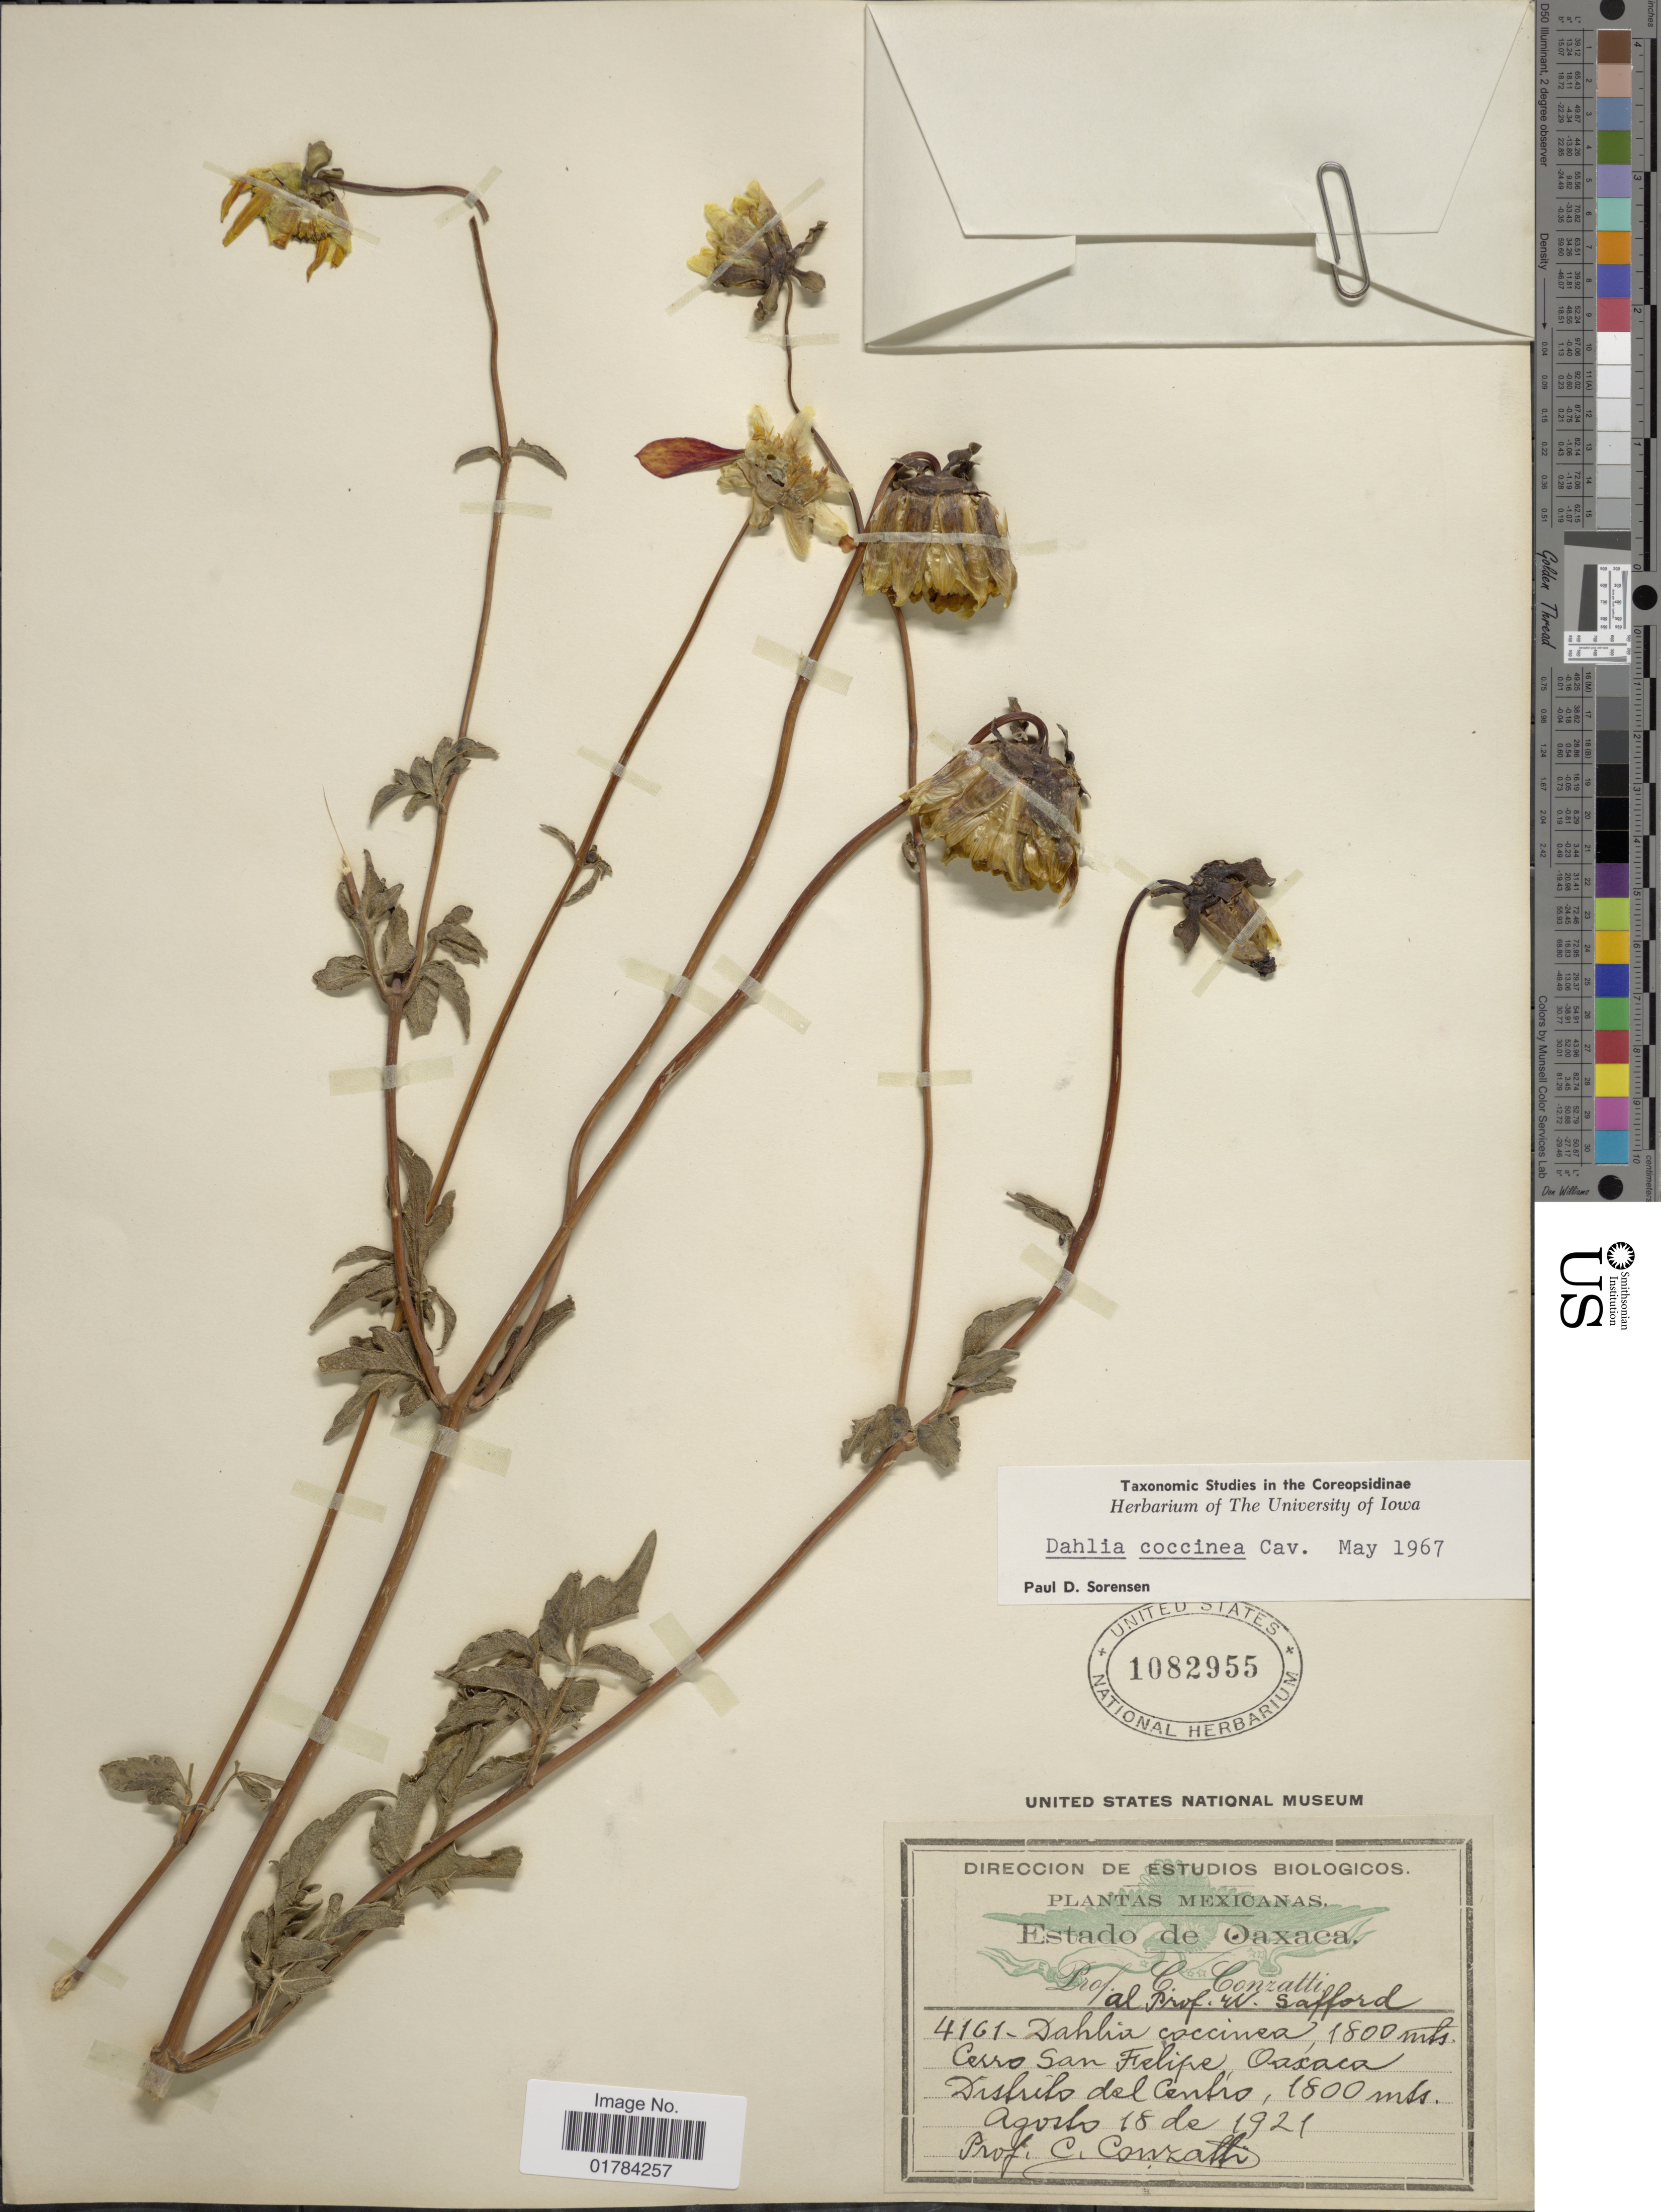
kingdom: Plantae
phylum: Tracheophyta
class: Magnoliopsida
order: Asterales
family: Asteraceae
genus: Dahlia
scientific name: Dahlia coccinea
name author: Cav.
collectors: C. Conzatti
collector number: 4161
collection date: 1921-08-18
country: Mexico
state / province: Oaxaca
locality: Cerro San Felipe Oaxaca, Distrito del Centro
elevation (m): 1800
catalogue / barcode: US 1082955